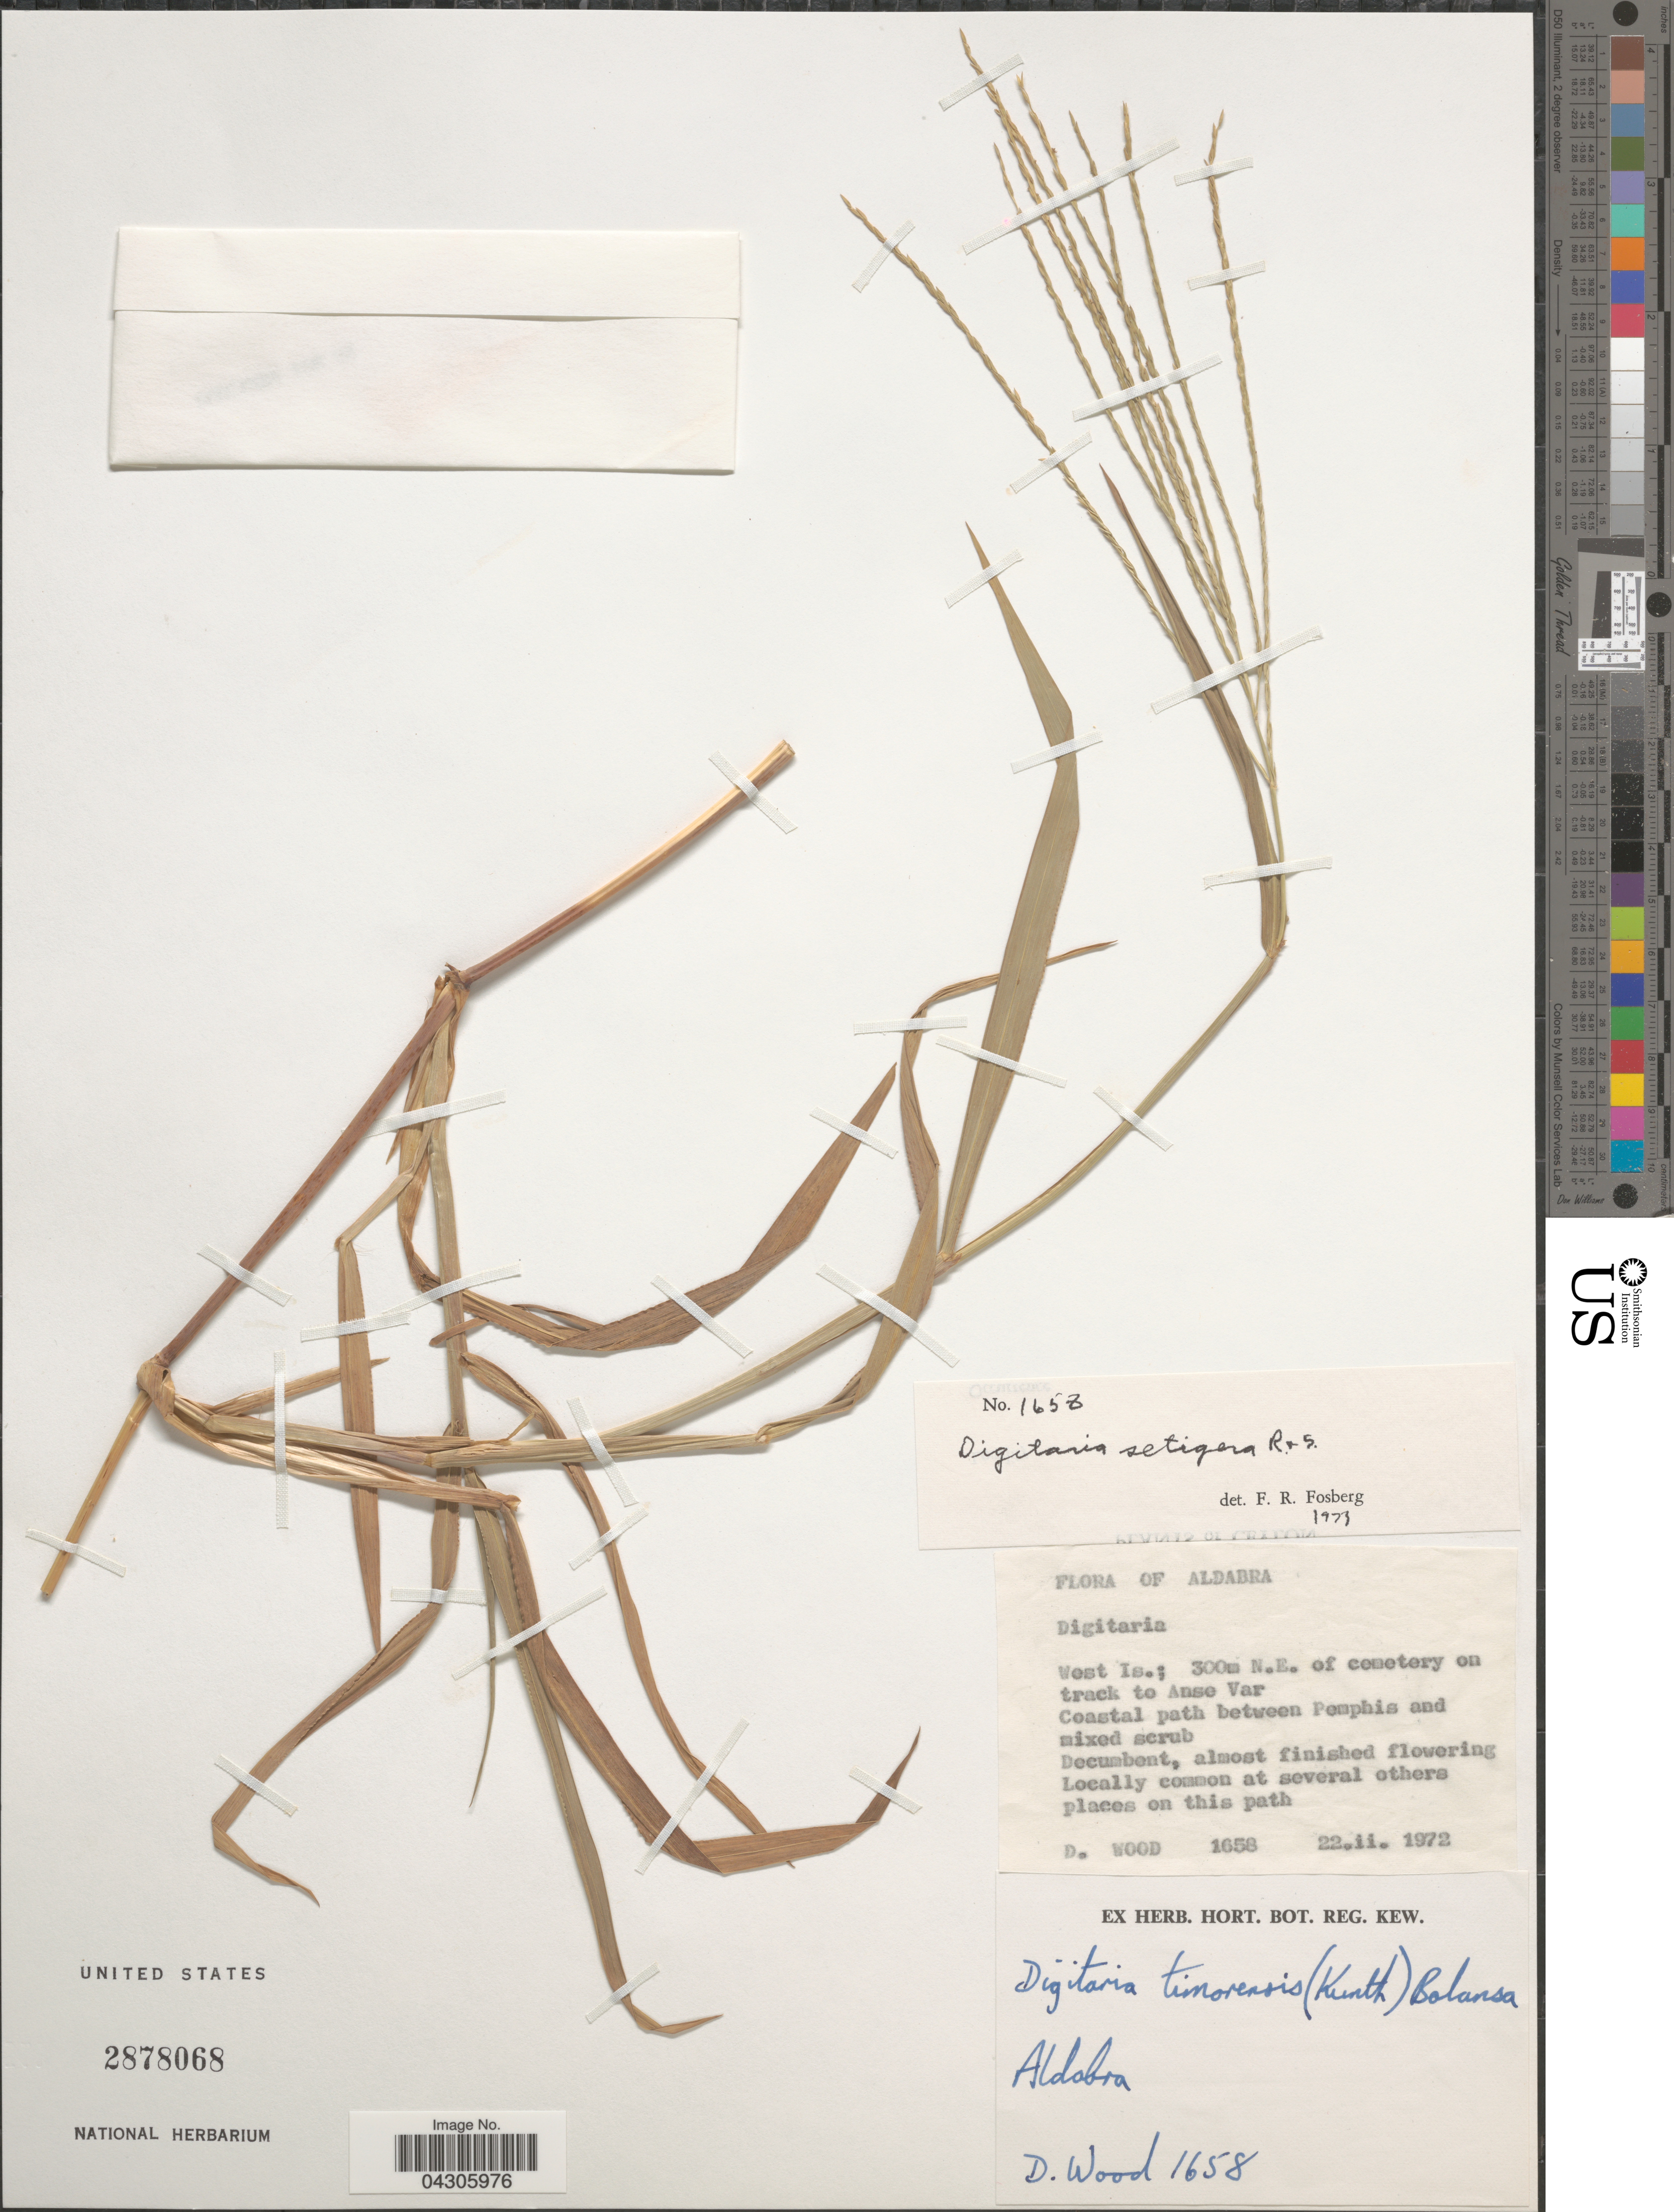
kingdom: Plantae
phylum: Tracheophyta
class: Liliopsida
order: Poales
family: Poaceae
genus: Digitaria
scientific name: Digitaria setigera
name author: Roth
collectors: D. Wood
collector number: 1658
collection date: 1972-02-22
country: Seychelles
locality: Aldabra. West Is.; 300m N. E. of cemetary on track to Anse Var. Coastal path.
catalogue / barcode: US 2878068